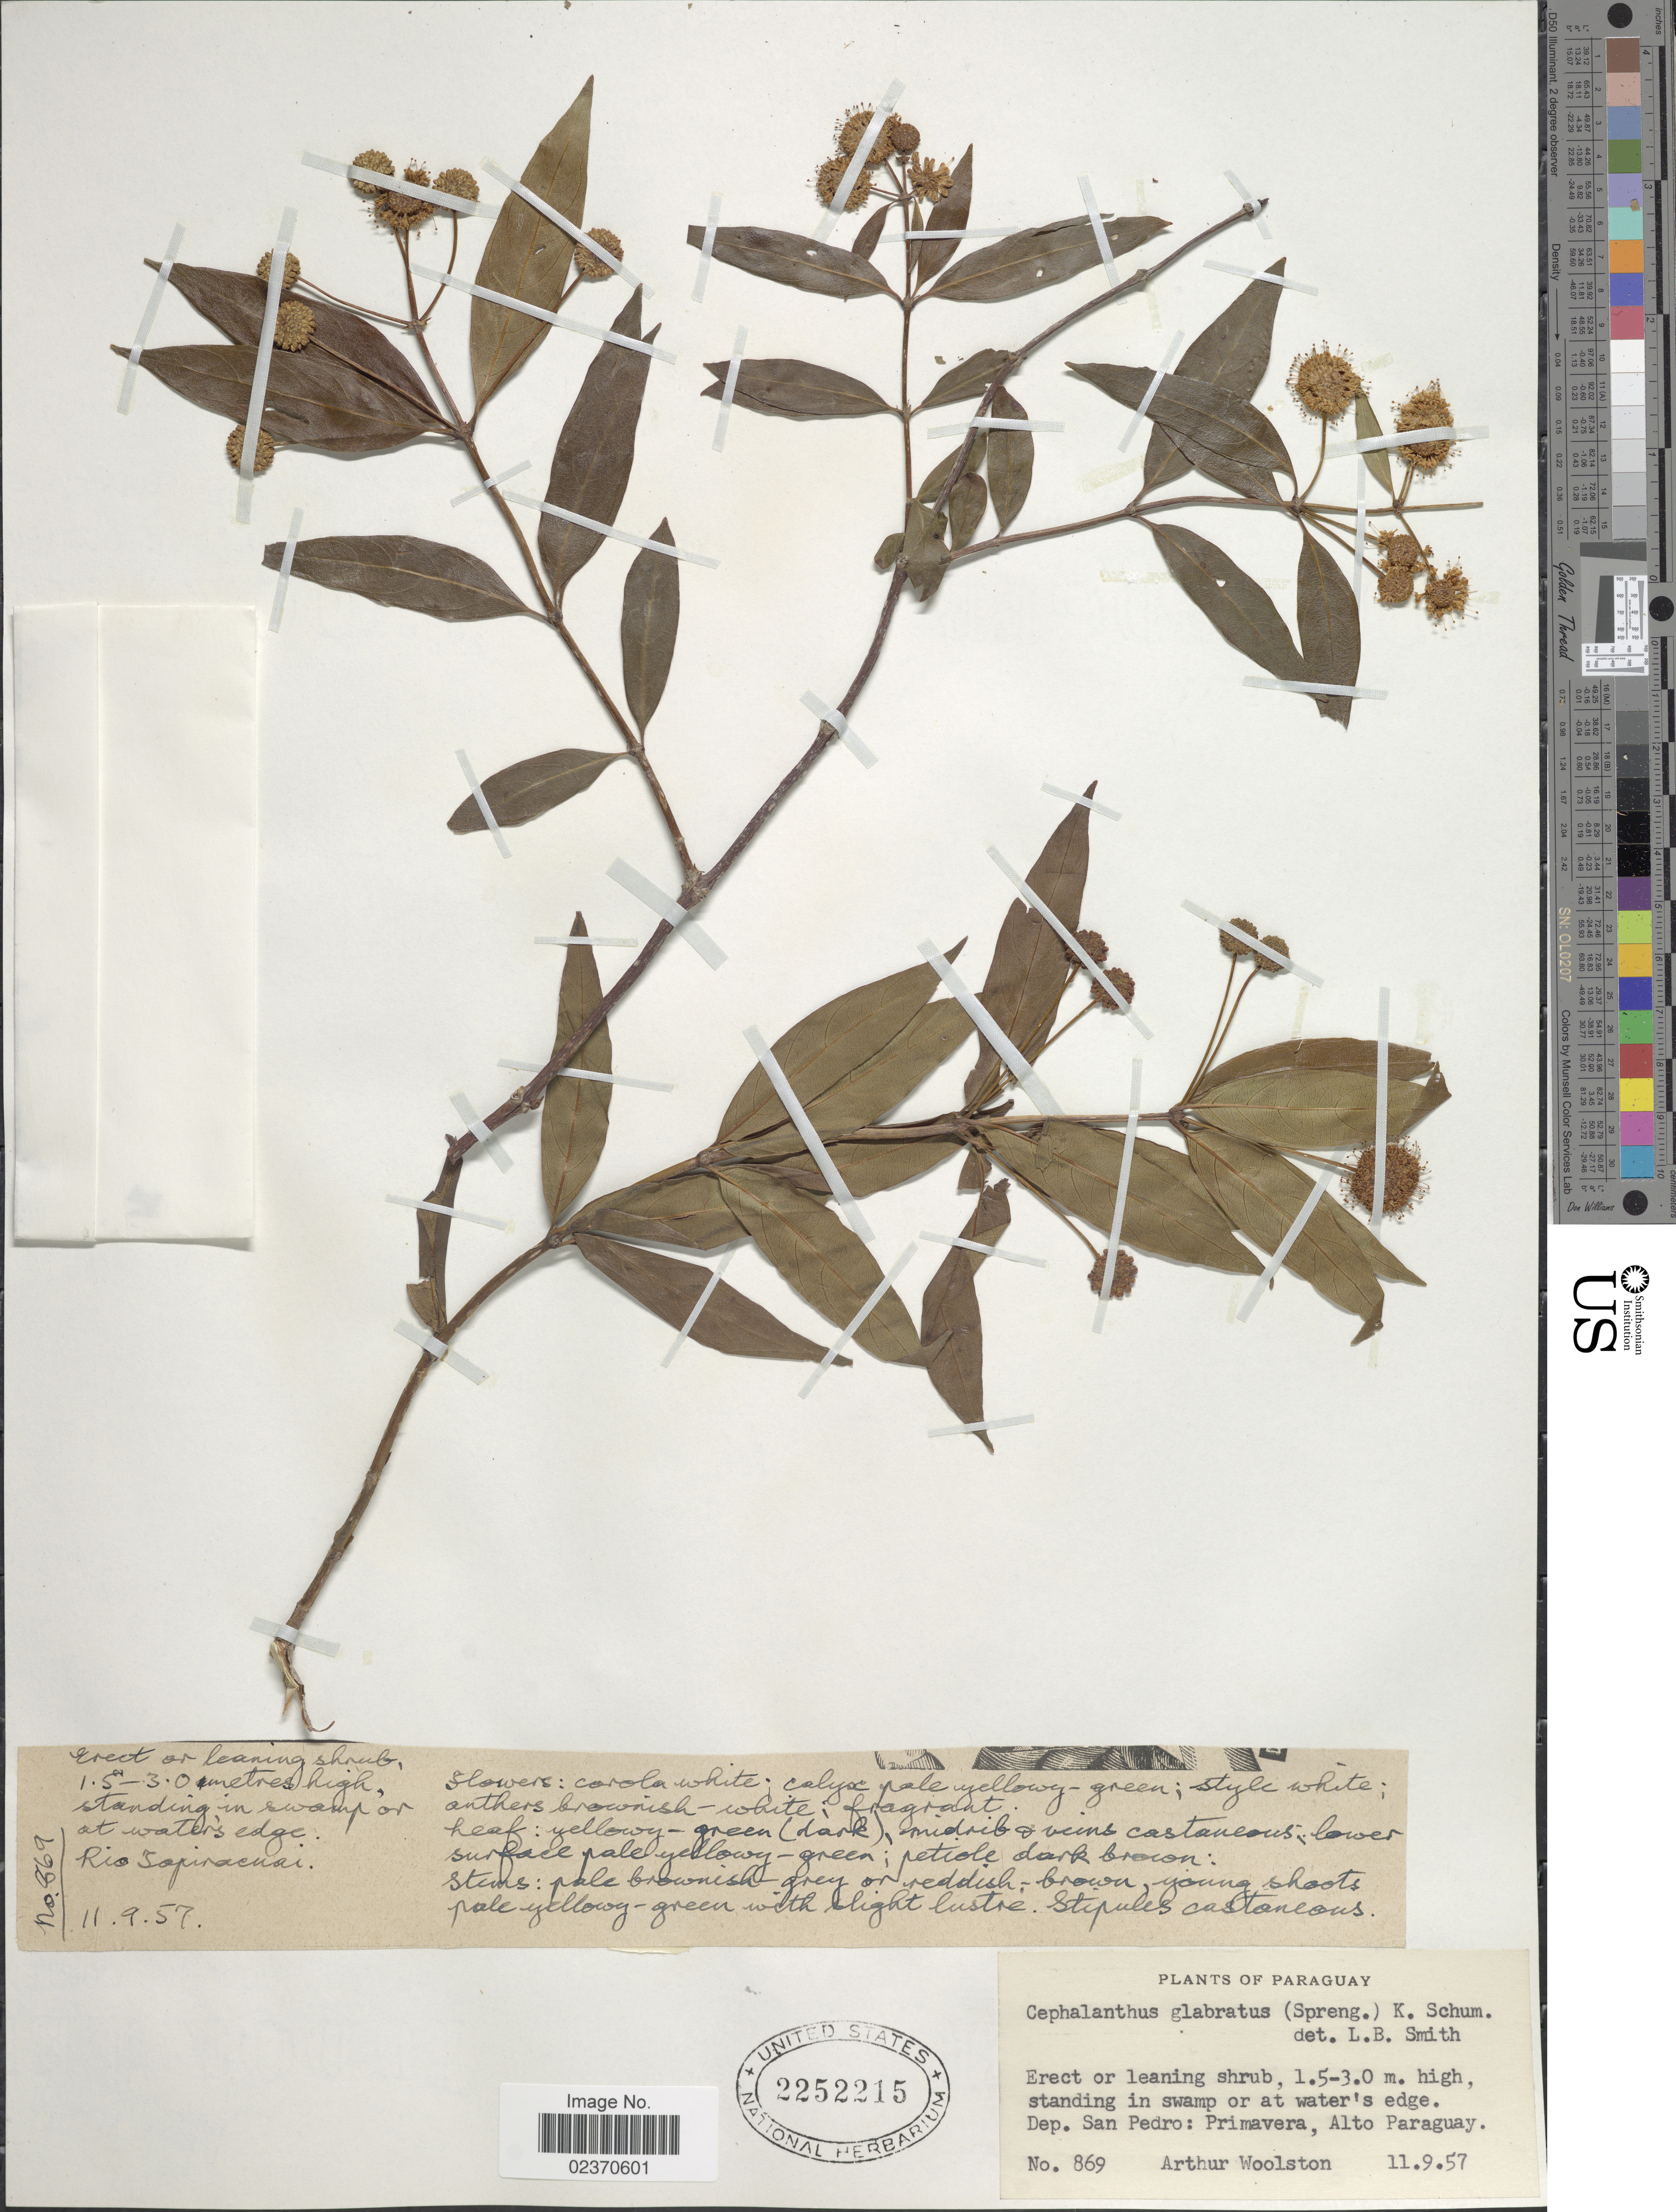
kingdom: Plantae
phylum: Tracheophyta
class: Magnoliopsida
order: Gentianales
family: Rubiaceae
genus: Cephalanthus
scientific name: Cephalanthus glabratus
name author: (Spreng.) K. Schum.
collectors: A. L. Woolston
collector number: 869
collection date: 1957-09-11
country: Paraguay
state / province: San Pedro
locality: Dep. San Pedro: Primavera, Alto Paraguay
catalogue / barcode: US 2252215